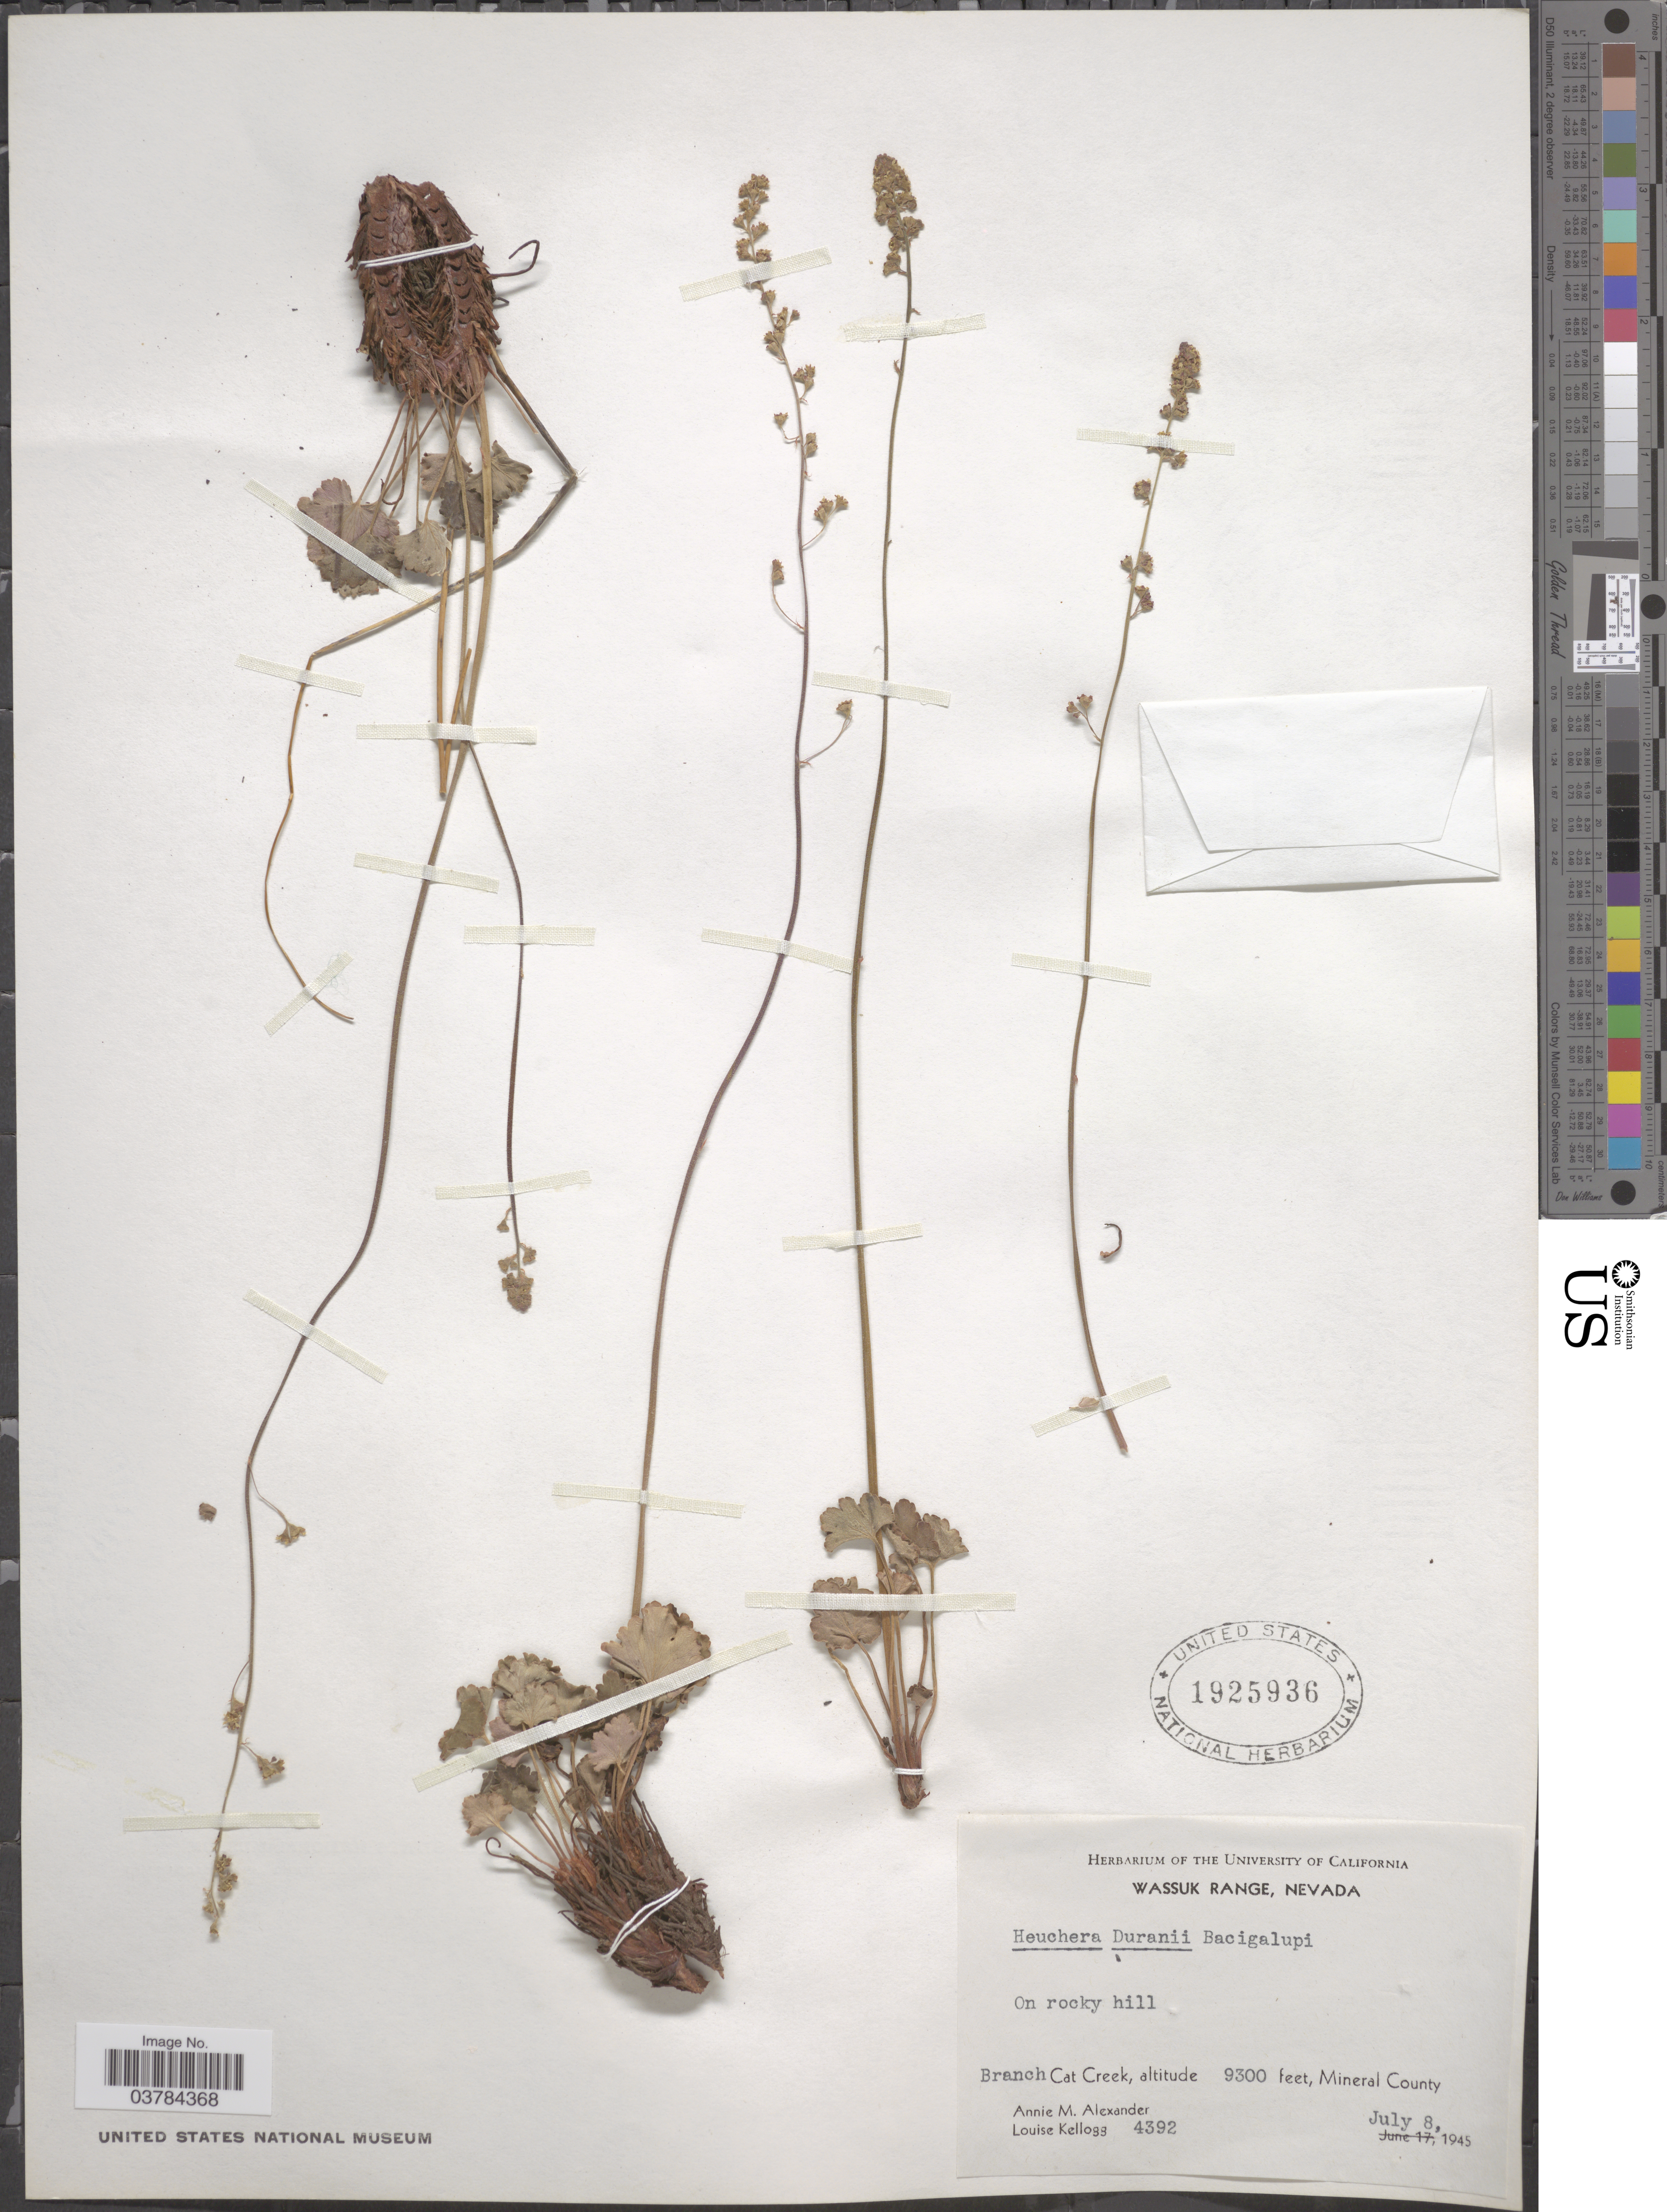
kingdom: Plantae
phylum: Tracheophyta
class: Magnoliopsida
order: Saxifragales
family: Saxifragaceae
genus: Heuchera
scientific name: Heuchera duranii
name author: Bacig.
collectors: A. M. Alexander & L. Kellogg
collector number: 4392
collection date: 1945-07-08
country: United States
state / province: Nevada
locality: Wassuk Range. Branch Cat Creek, Mineral County.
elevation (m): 2835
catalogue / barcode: US 1925936